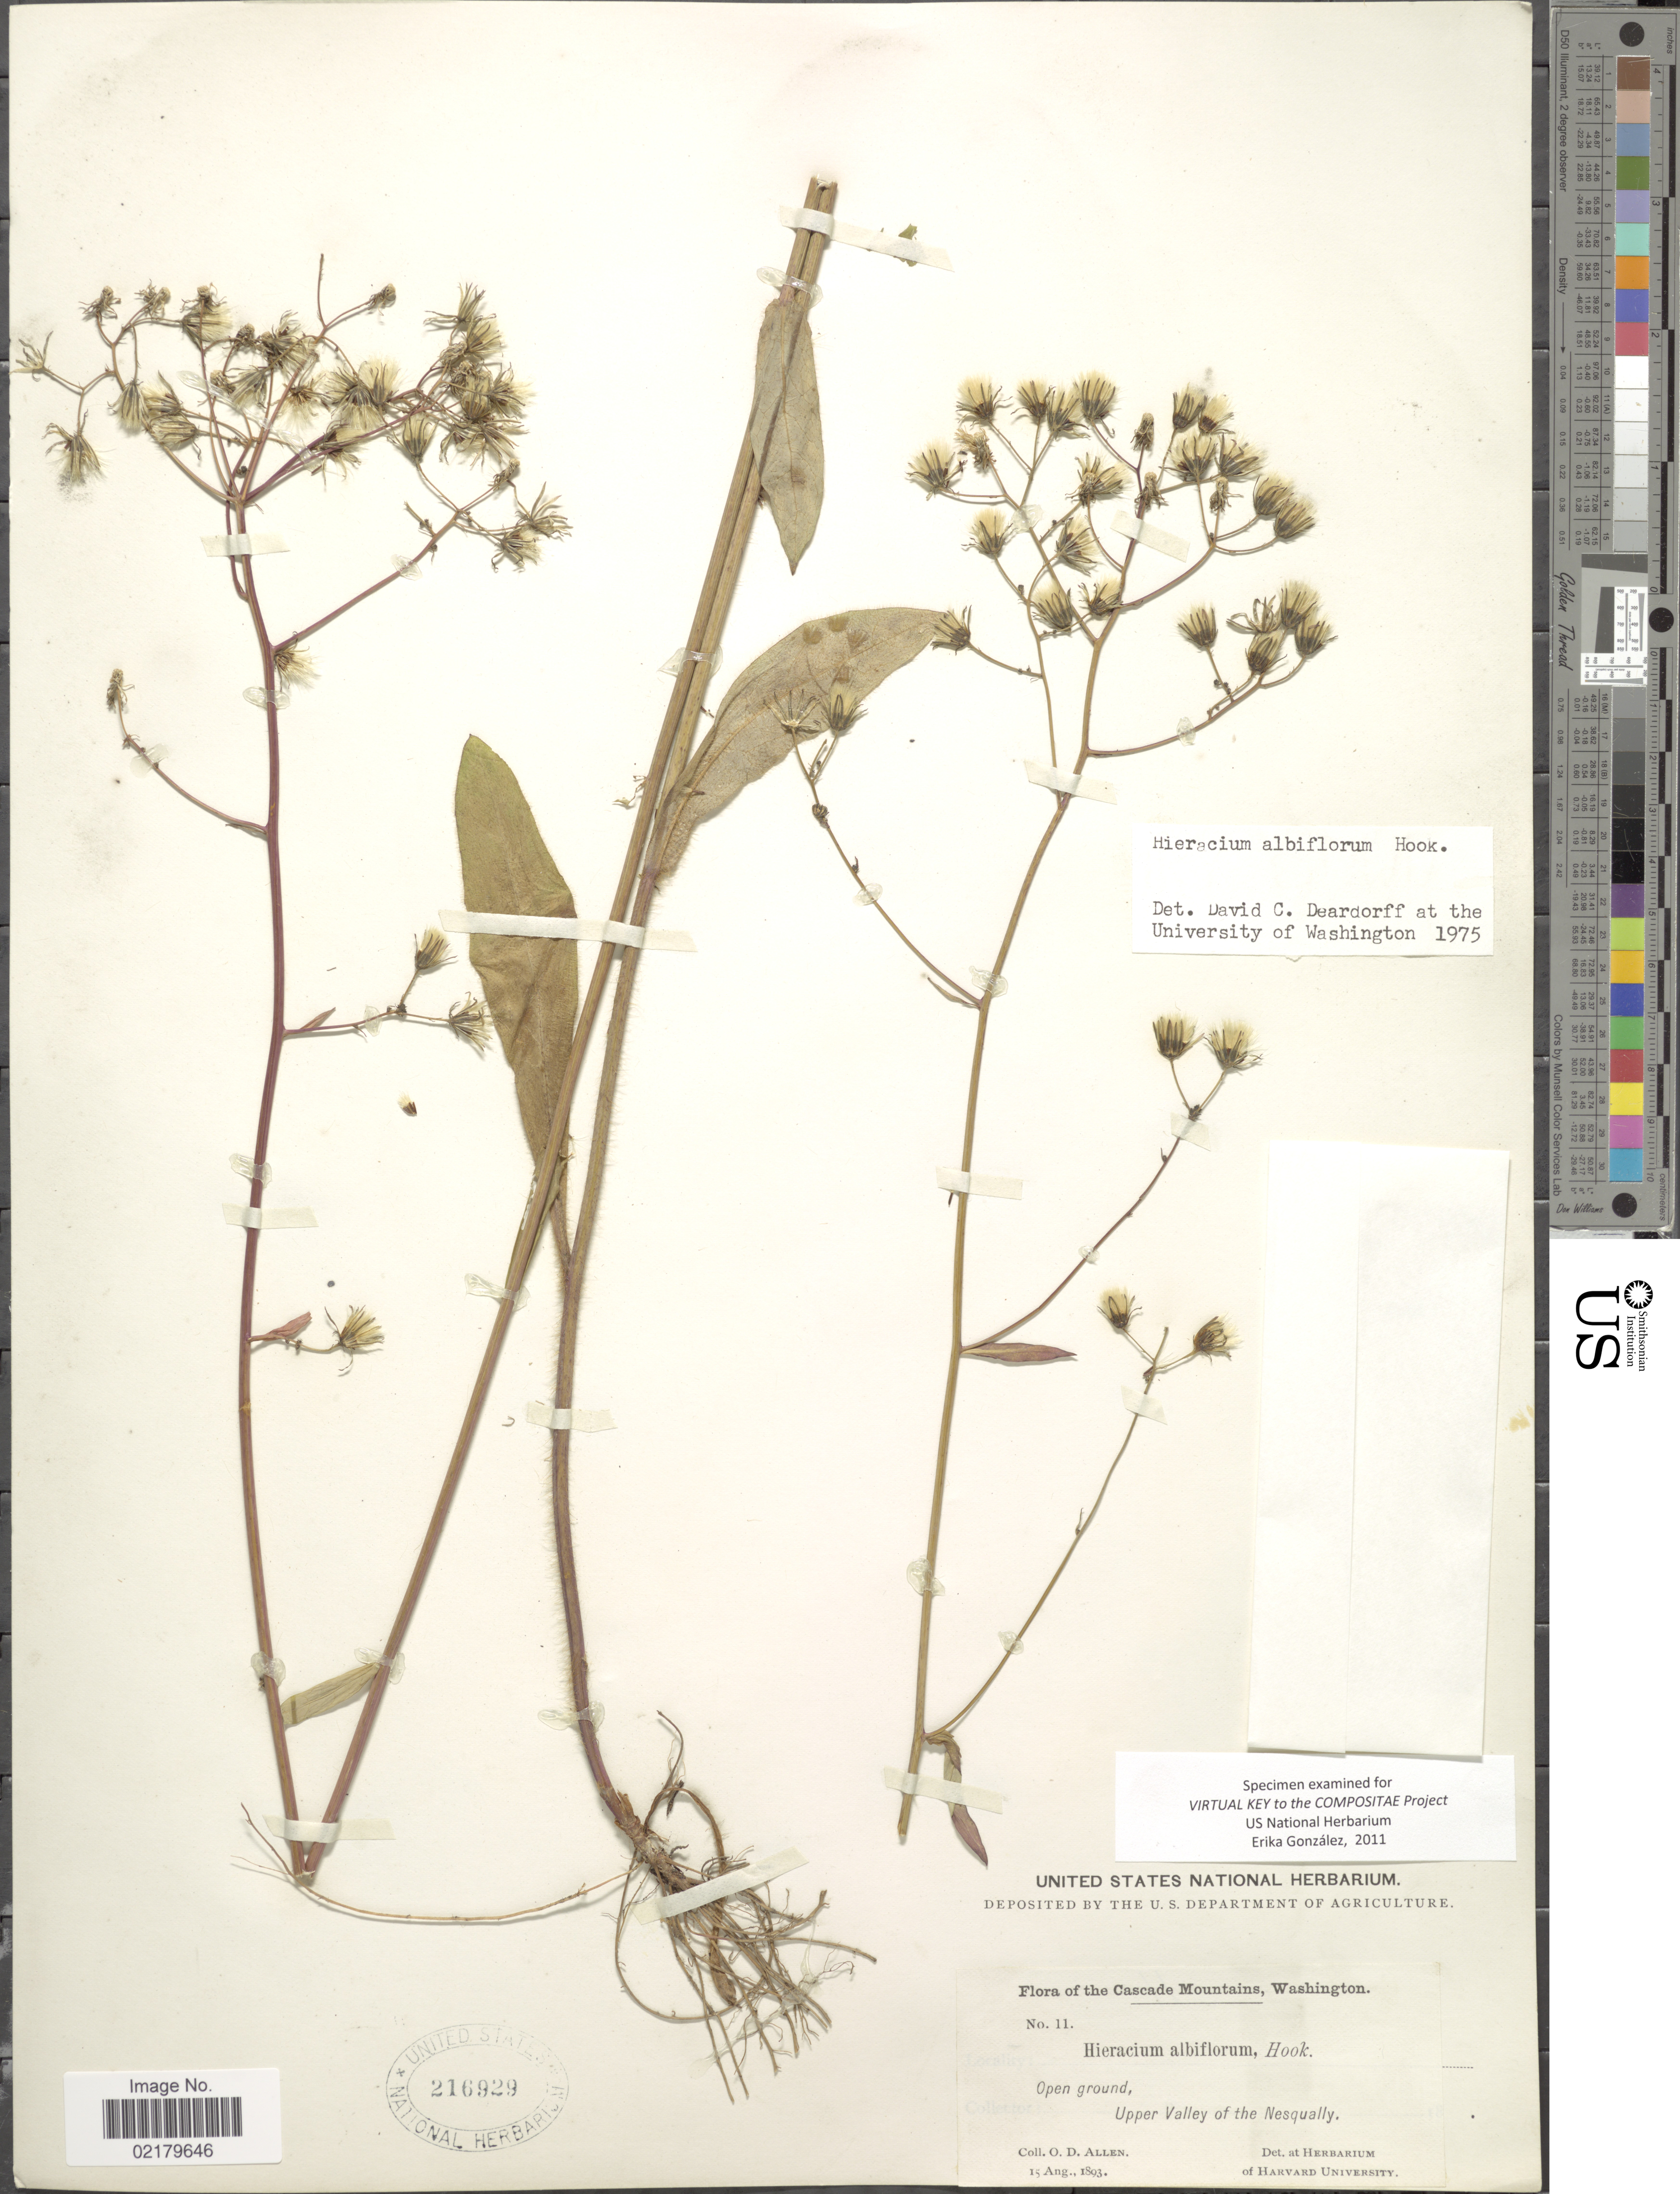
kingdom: Plantae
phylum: Tracheophyta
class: Magnoliopsida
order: Asterales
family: Asteraceae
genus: Hieracium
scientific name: Hieracium albiflorum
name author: Hook.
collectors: O. D. Allen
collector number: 11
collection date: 1893-08-15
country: United States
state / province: Washington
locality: The Cascade Mountains, Open ground, Upper Valley of the Nesqually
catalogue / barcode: US 216929